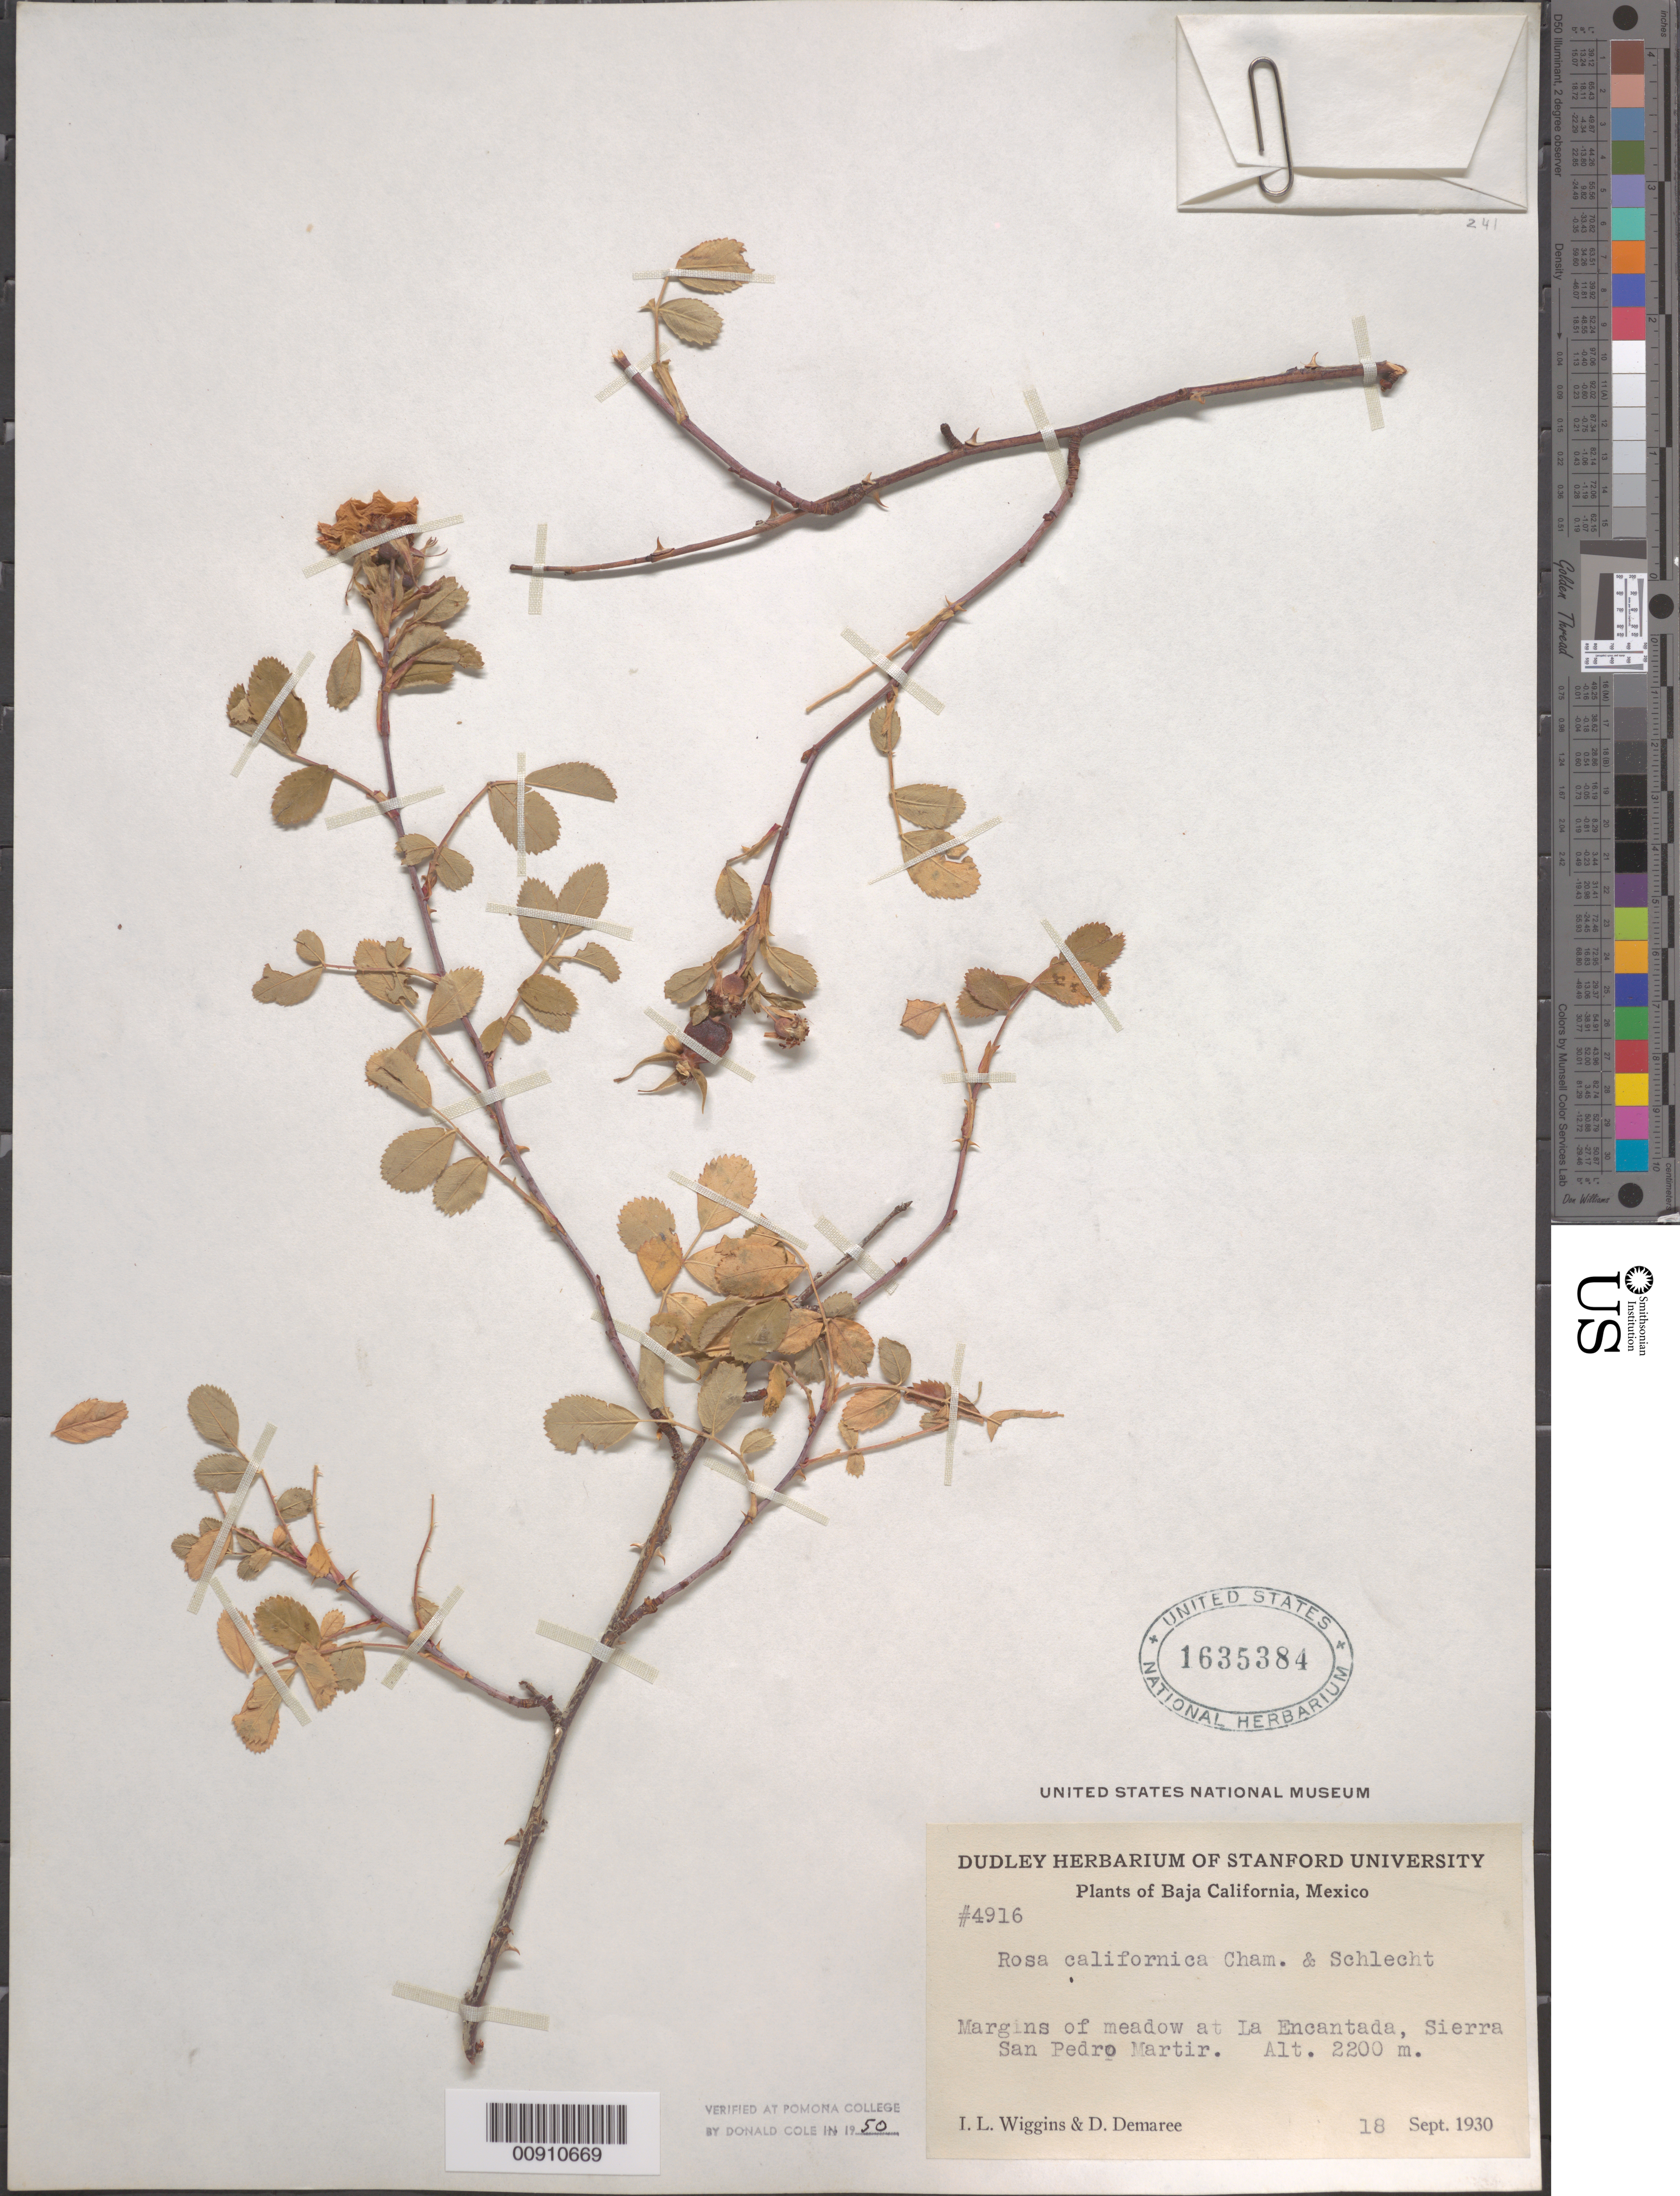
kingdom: Plantae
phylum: Tracheophyta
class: Magnoliopsida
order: Rosales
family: Rosaceae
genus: Rosa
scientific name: Rosa californica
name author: Cham. & Schltdl.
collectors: I. L. Wiggins & D. Demaree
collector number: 4916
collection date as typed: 18 Sep 1930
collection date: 1930-09-18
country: Mexico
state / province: Baja California Norte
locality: La Encantada, Sierra San Pedro Mártir. Baja California.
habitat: Margins of meadow.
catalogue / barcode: US 1635384